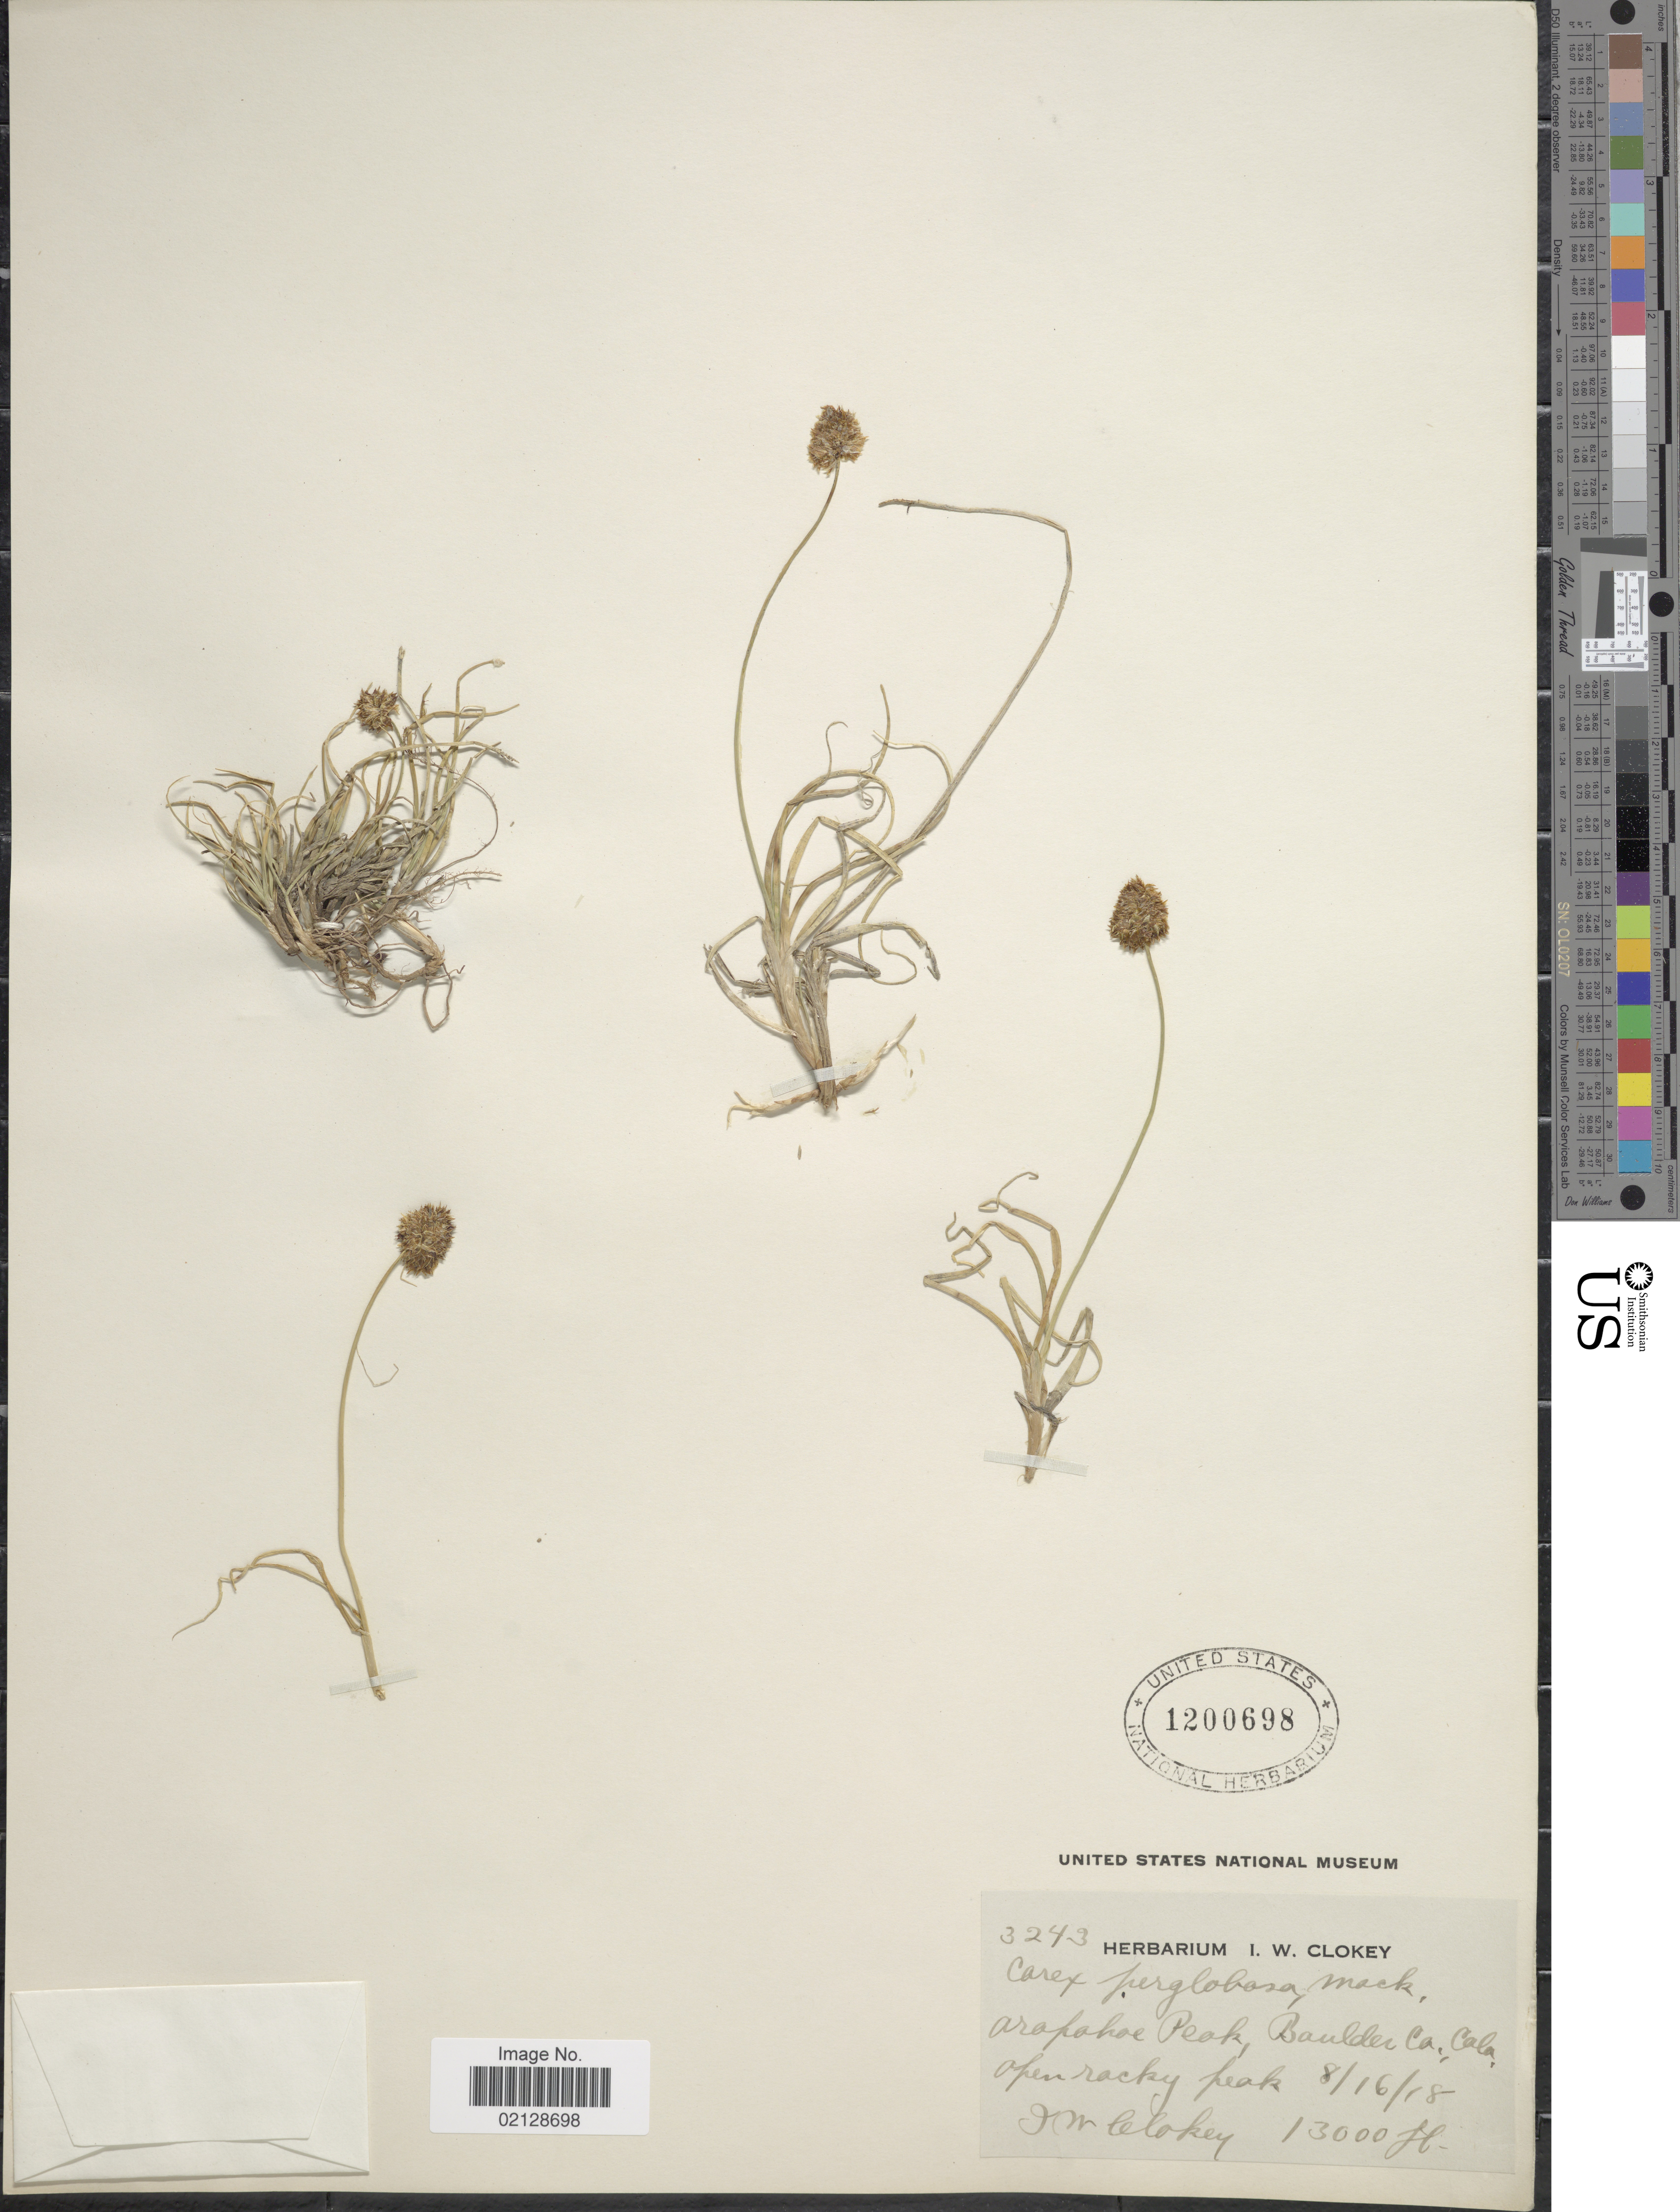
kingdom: Plantae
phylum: Tracheophyta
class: Liliopsida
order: Poales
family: Cyperaceae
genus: Carex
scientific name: Carex perglobosa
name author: Mack.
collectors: I. W. Clokey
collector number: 3243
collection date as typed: Transcribed d/m/y: 16/8/18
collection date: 1918-08-16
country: United States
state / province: Colorado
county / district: Boulder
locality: Arapahoe Peak Boulder Co., Colo., open rocky peak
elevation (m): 3962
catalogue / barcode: US 1200698